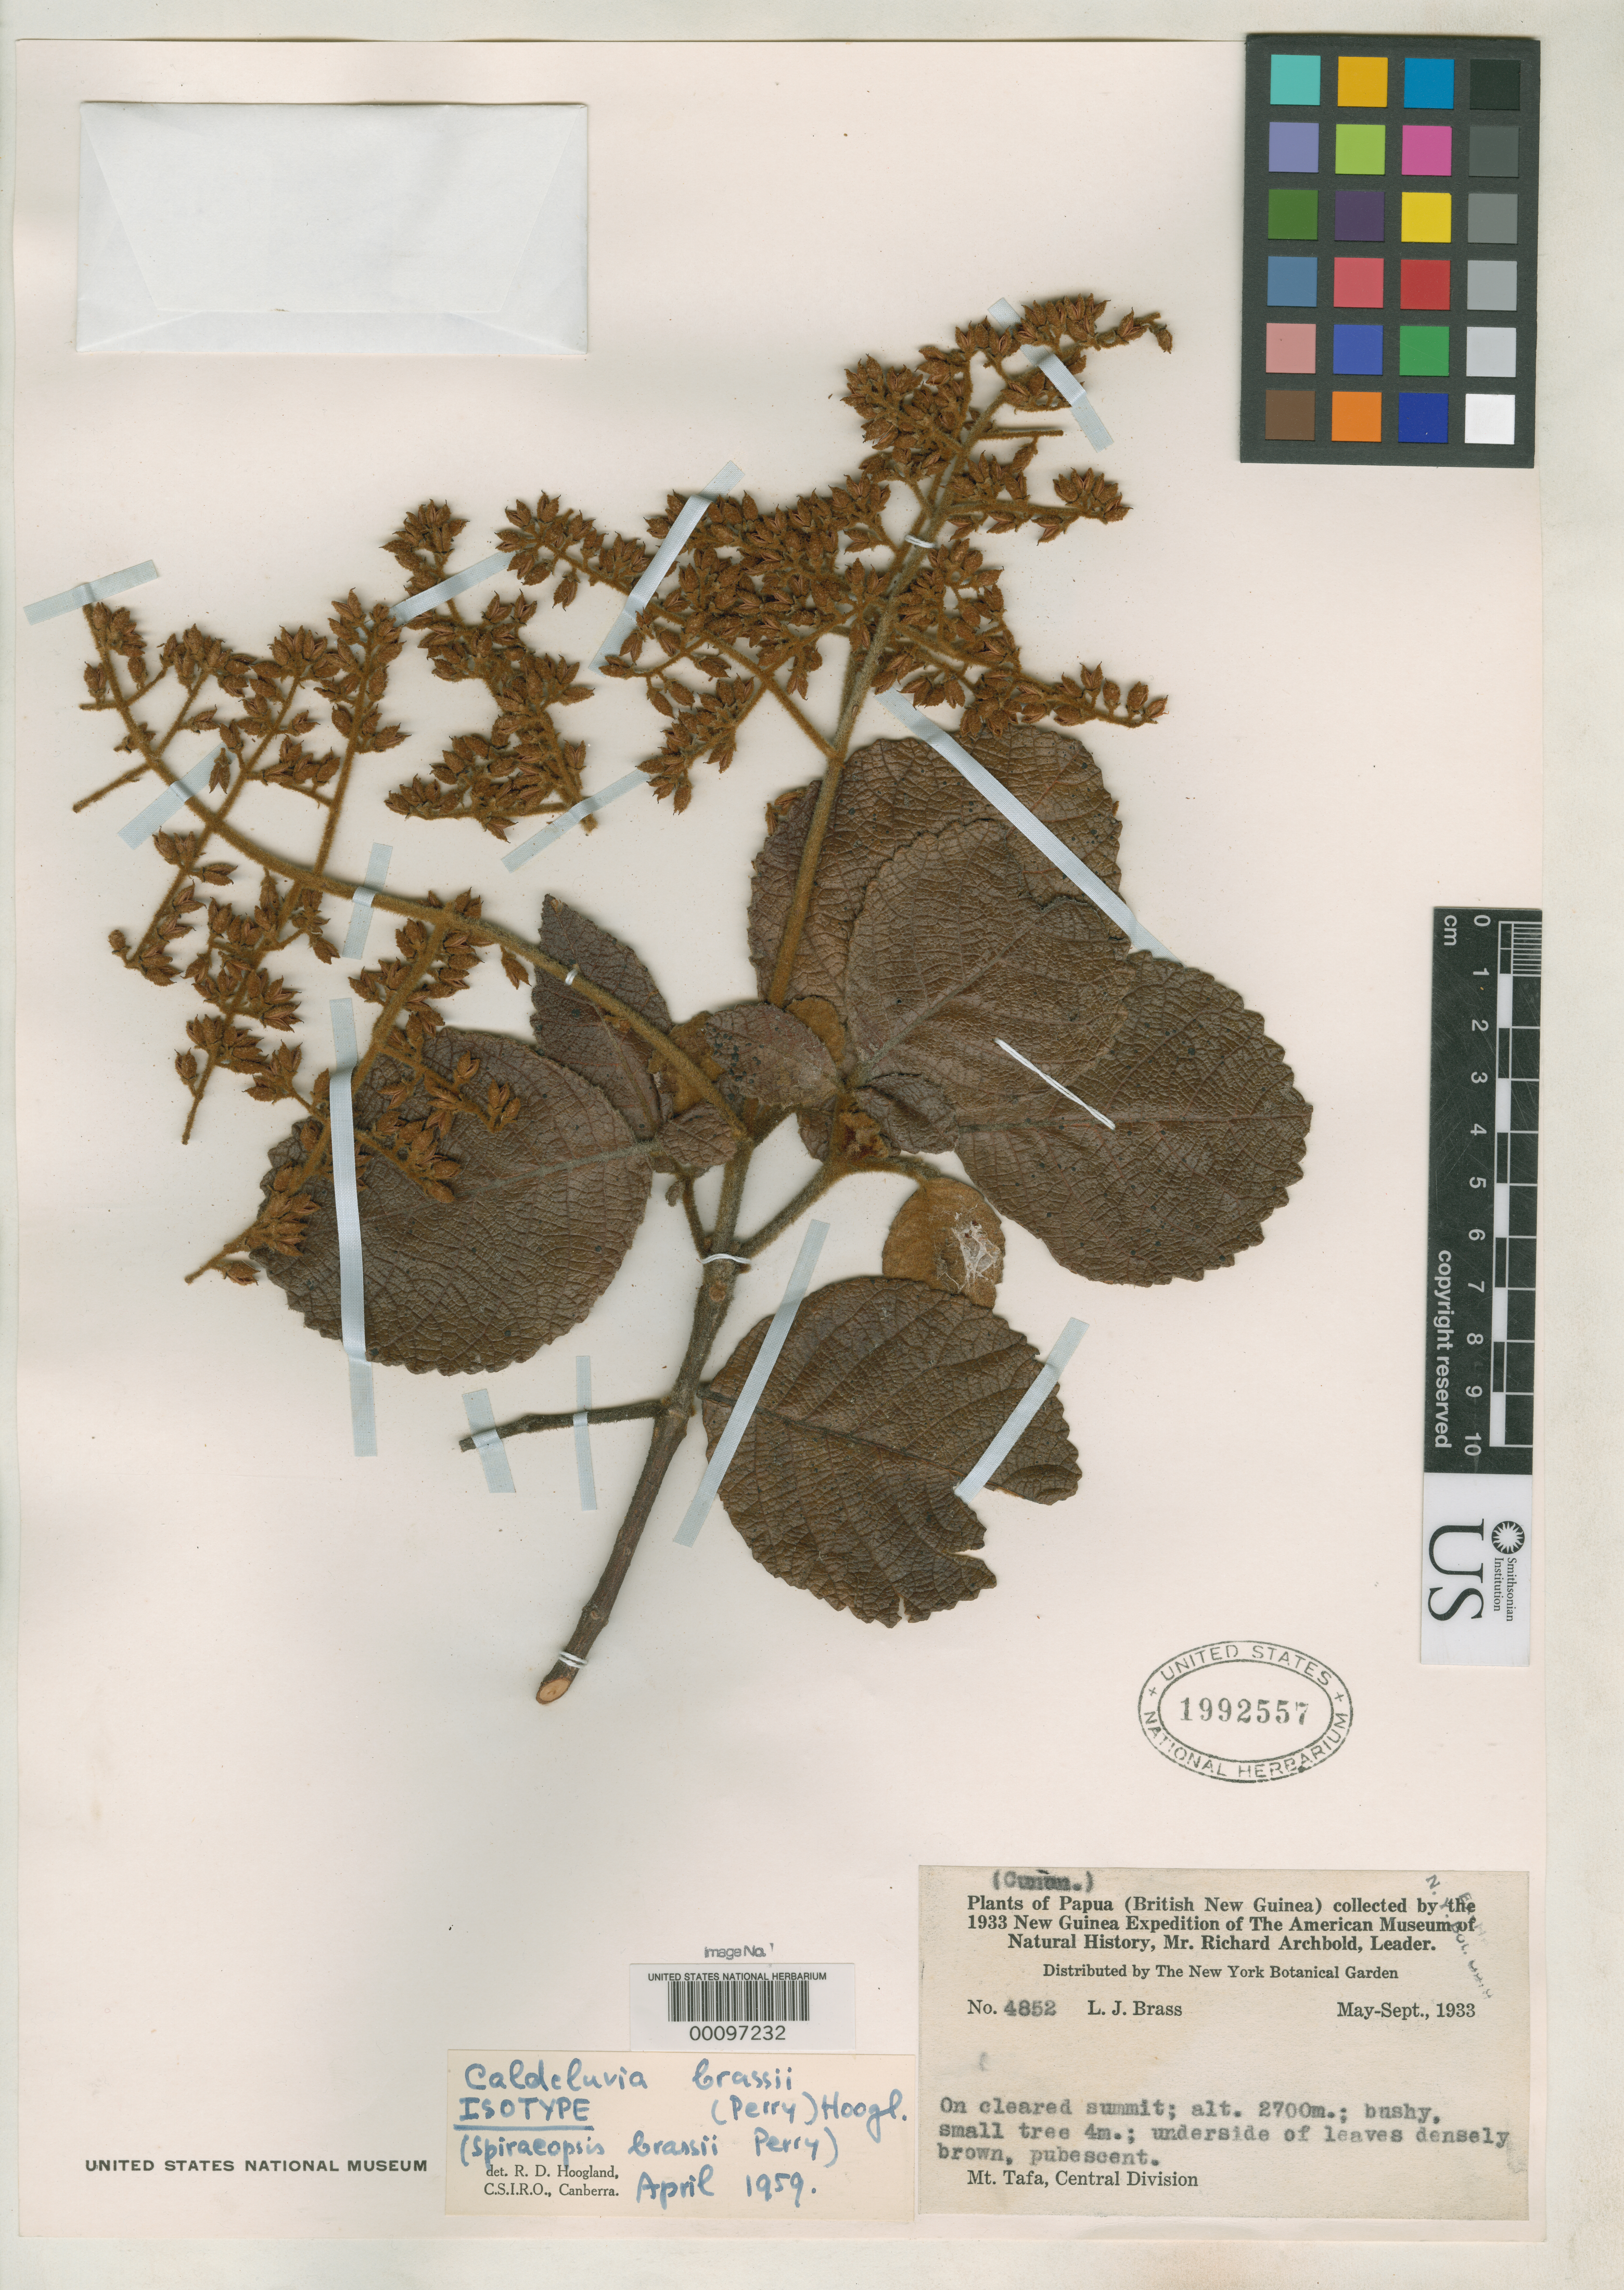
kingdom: Plantae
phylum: Tracheophyta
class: Magnoliopsida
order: Oxalidales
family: Cunoniaceae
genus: Spiraeopsis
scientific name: Spiraeopsis brassii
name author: L.M. Perry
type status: Isotype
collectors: L. J. Brass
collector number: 4852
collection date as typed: May 1933 to -- Sep 1933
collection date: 1933-05/1933-09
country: Papua New Guinea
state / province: Central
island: New Guinea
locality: Mt. Tafa.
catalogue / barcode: US 1992557